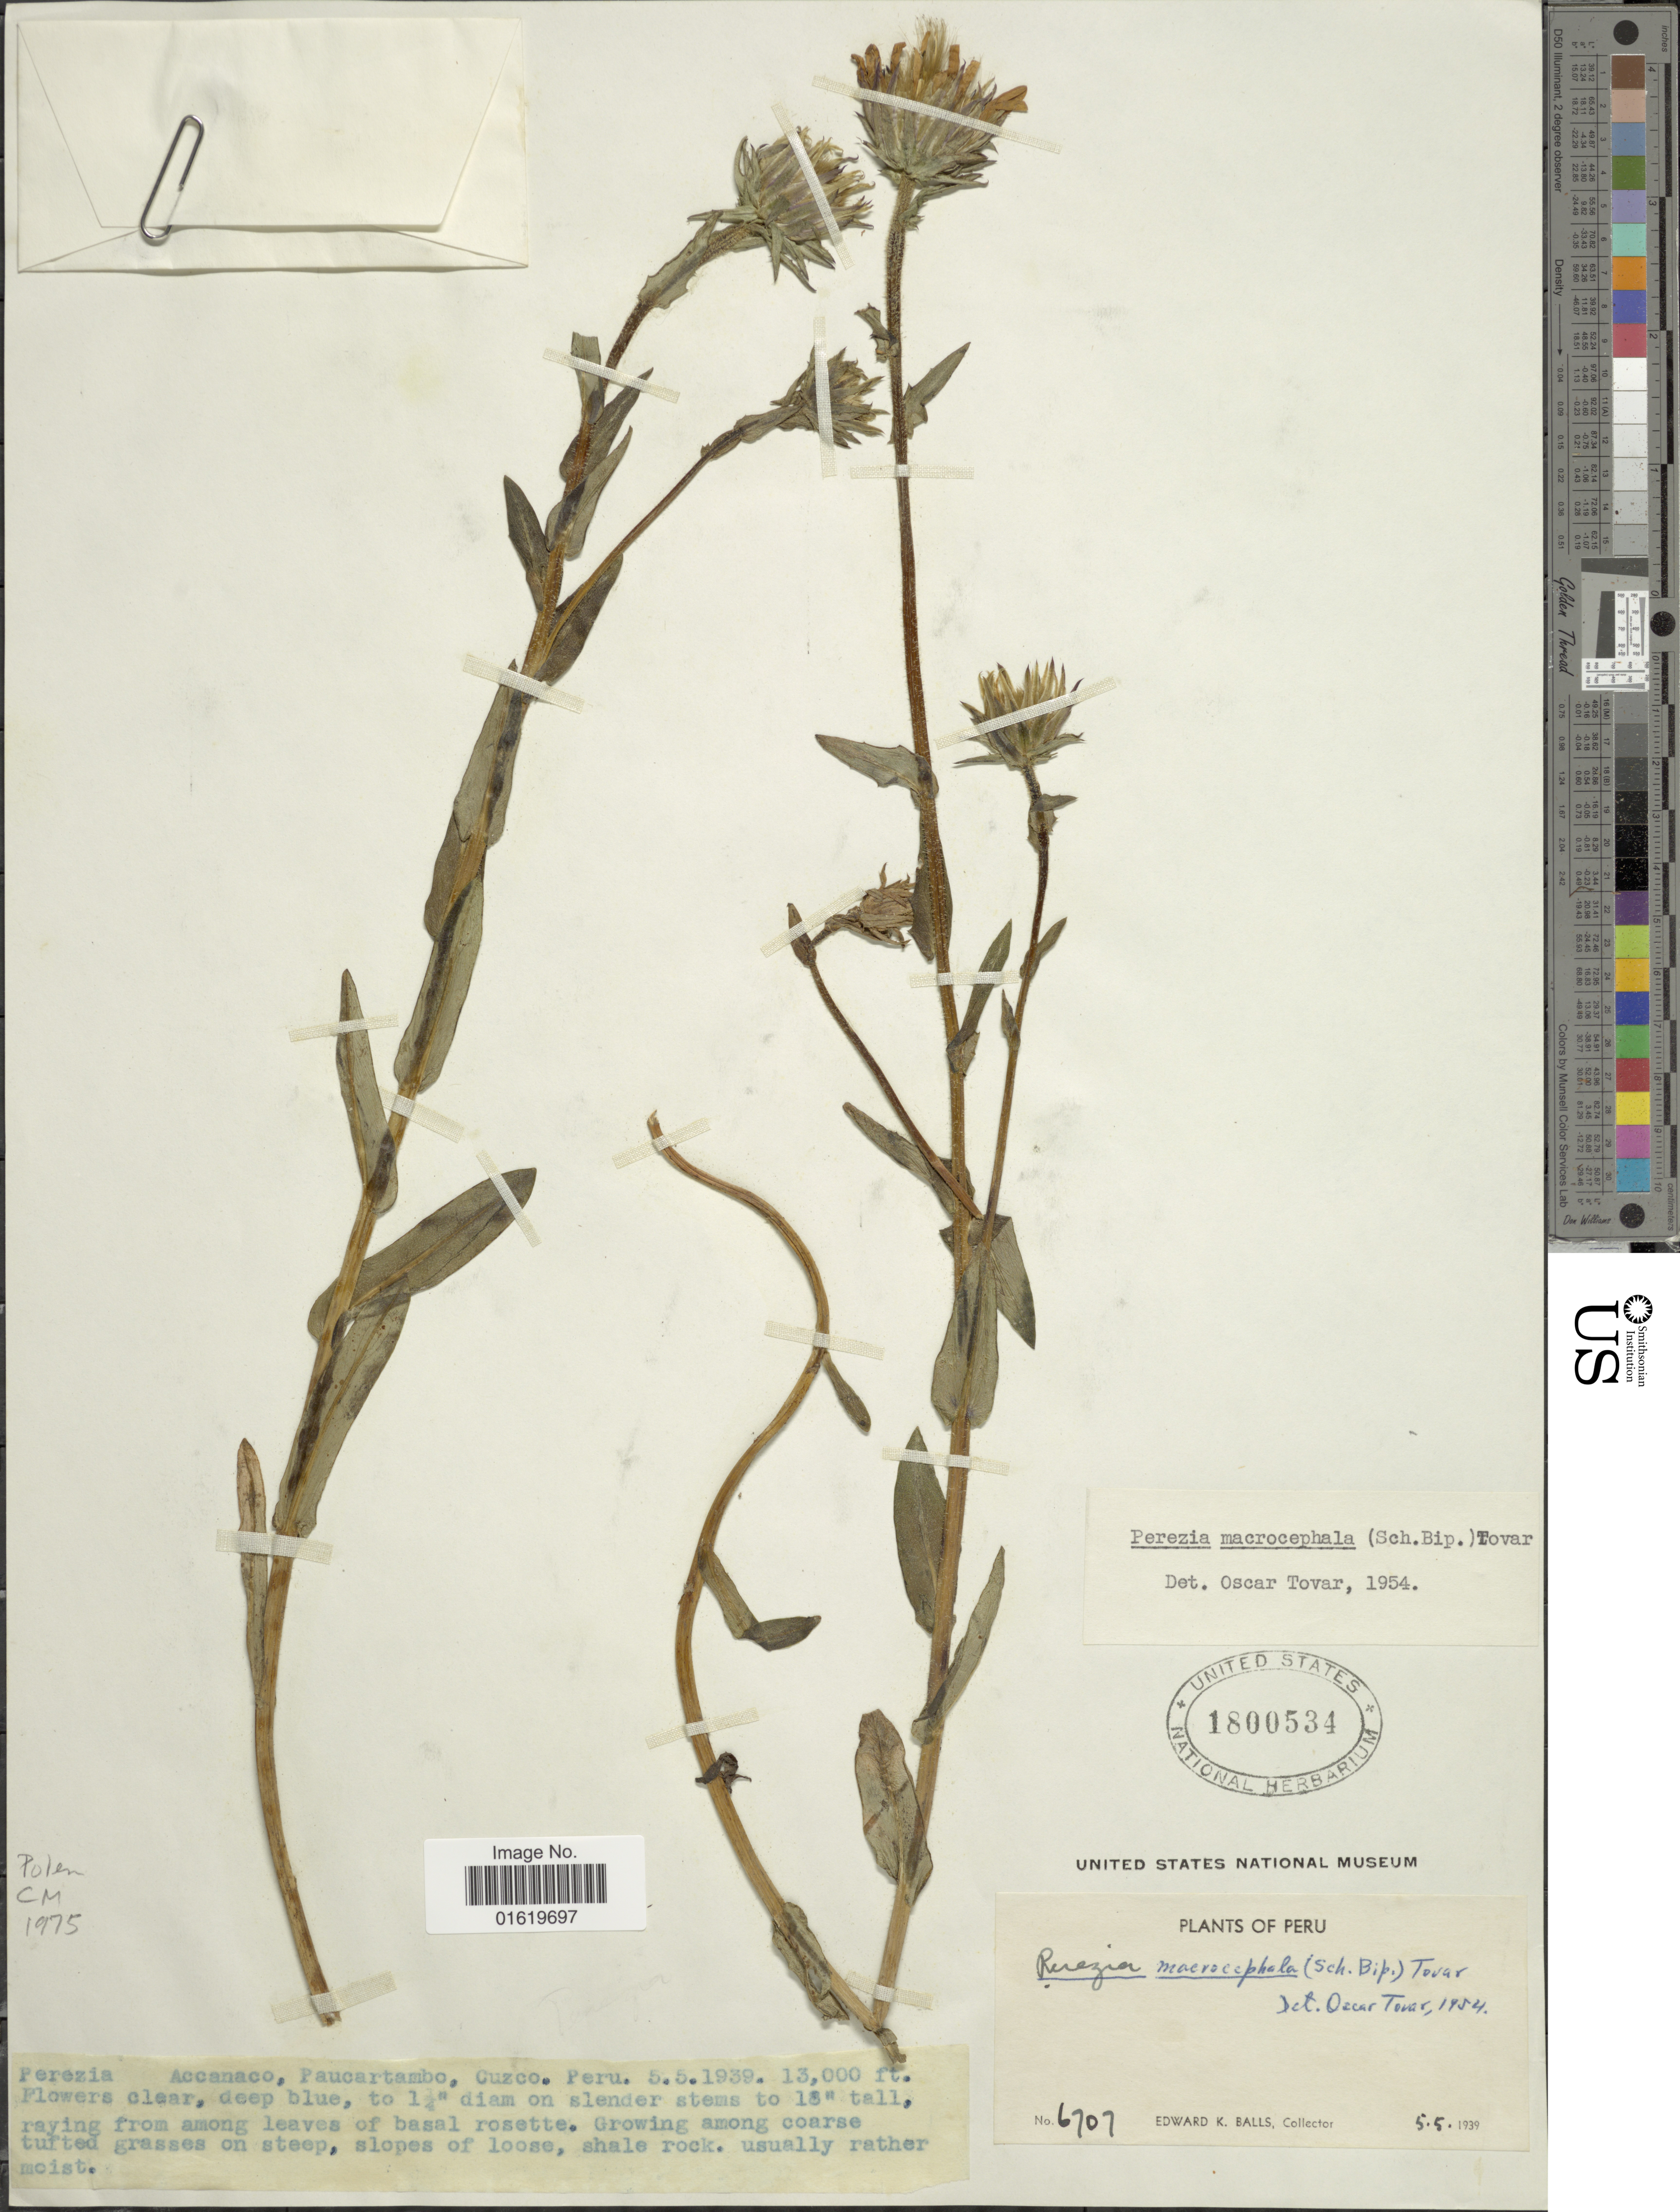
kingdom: Plantae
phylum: Tracheophyta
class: Magnoliopsida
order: Asterales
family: Asteraceae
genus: Perezia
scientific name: Perezia pungens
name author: (Humb. & Bonpl.) Less.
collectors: E. K. Balls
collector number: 6707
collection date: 1939-05-05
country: Peru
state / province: Cusco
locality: Accanaco, Paucartambo, Cuzco.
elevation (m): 3962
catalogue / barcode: US 1800534